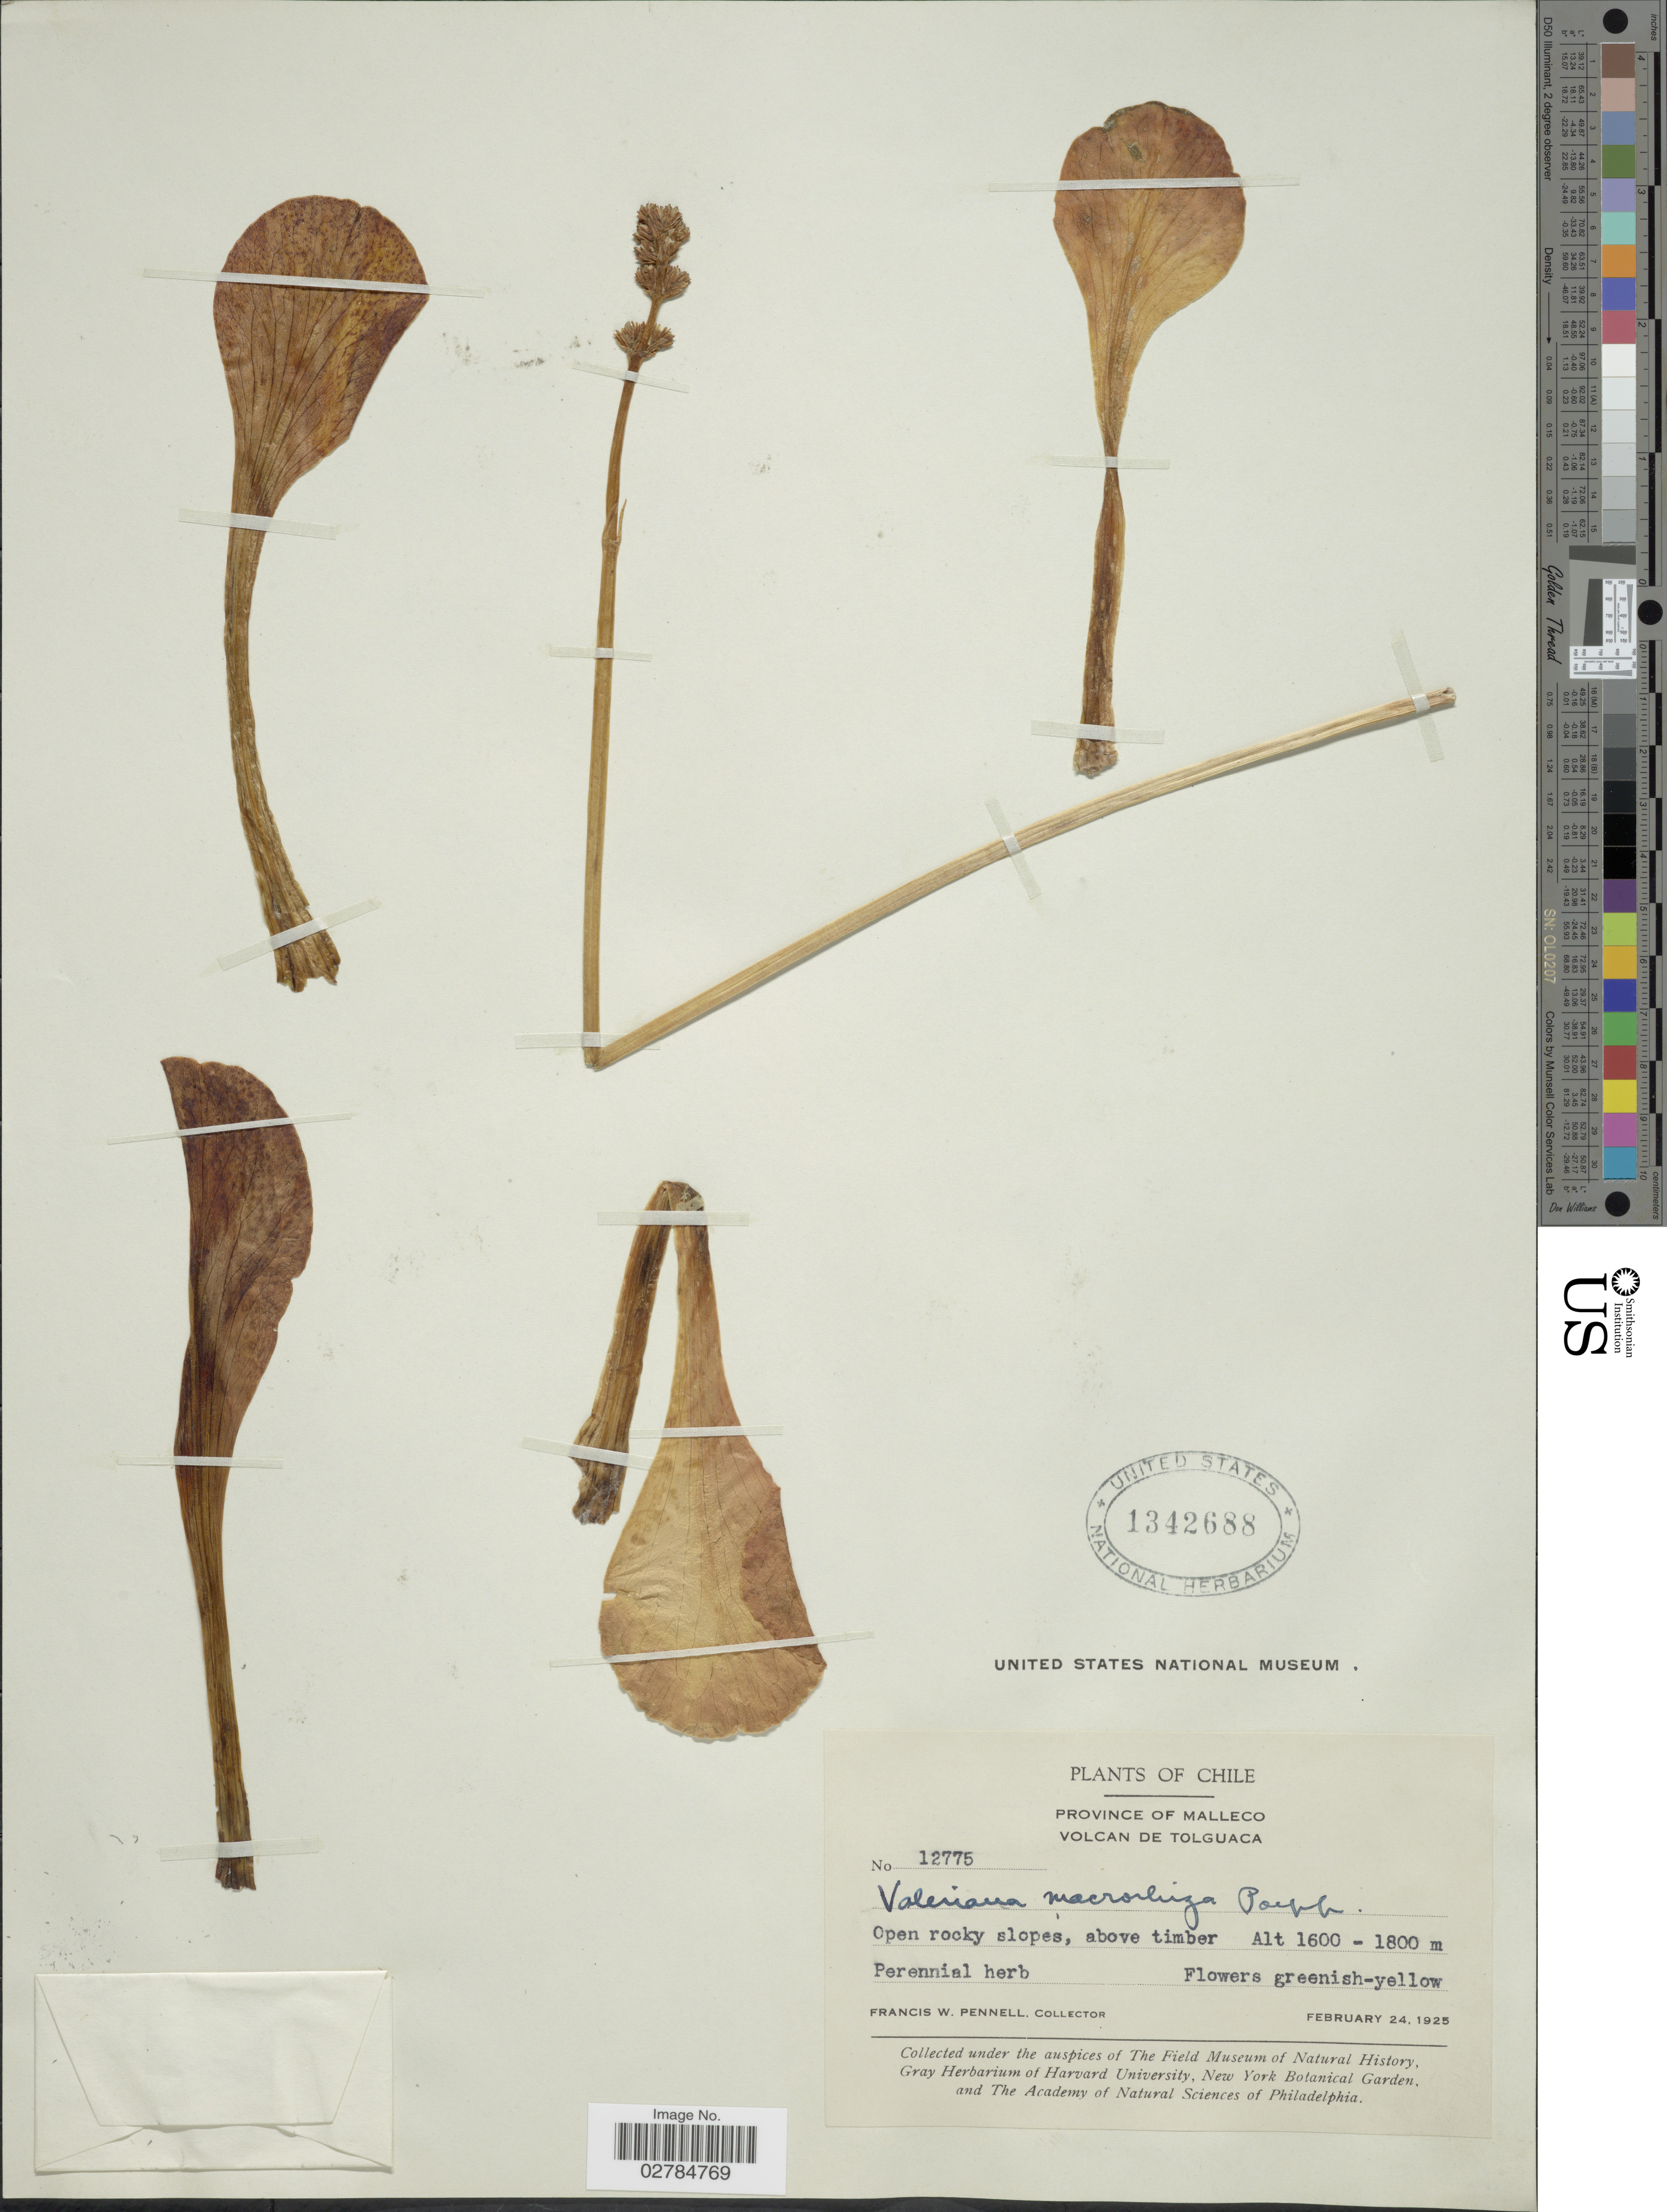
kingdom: Plantae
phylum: Tracheophyta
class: Magnoliopsida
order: Dipsacales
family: Caprifoliaceae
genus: Valeriana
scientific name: Valeriana macrorhiza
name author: Poepp. ex DC.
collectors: F. W. Pennell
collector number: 12775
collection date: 1925-02-24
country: Chile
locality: Province of Malleco, Volcan de Tolguaca.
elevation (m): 1600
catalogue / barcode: US 1342688